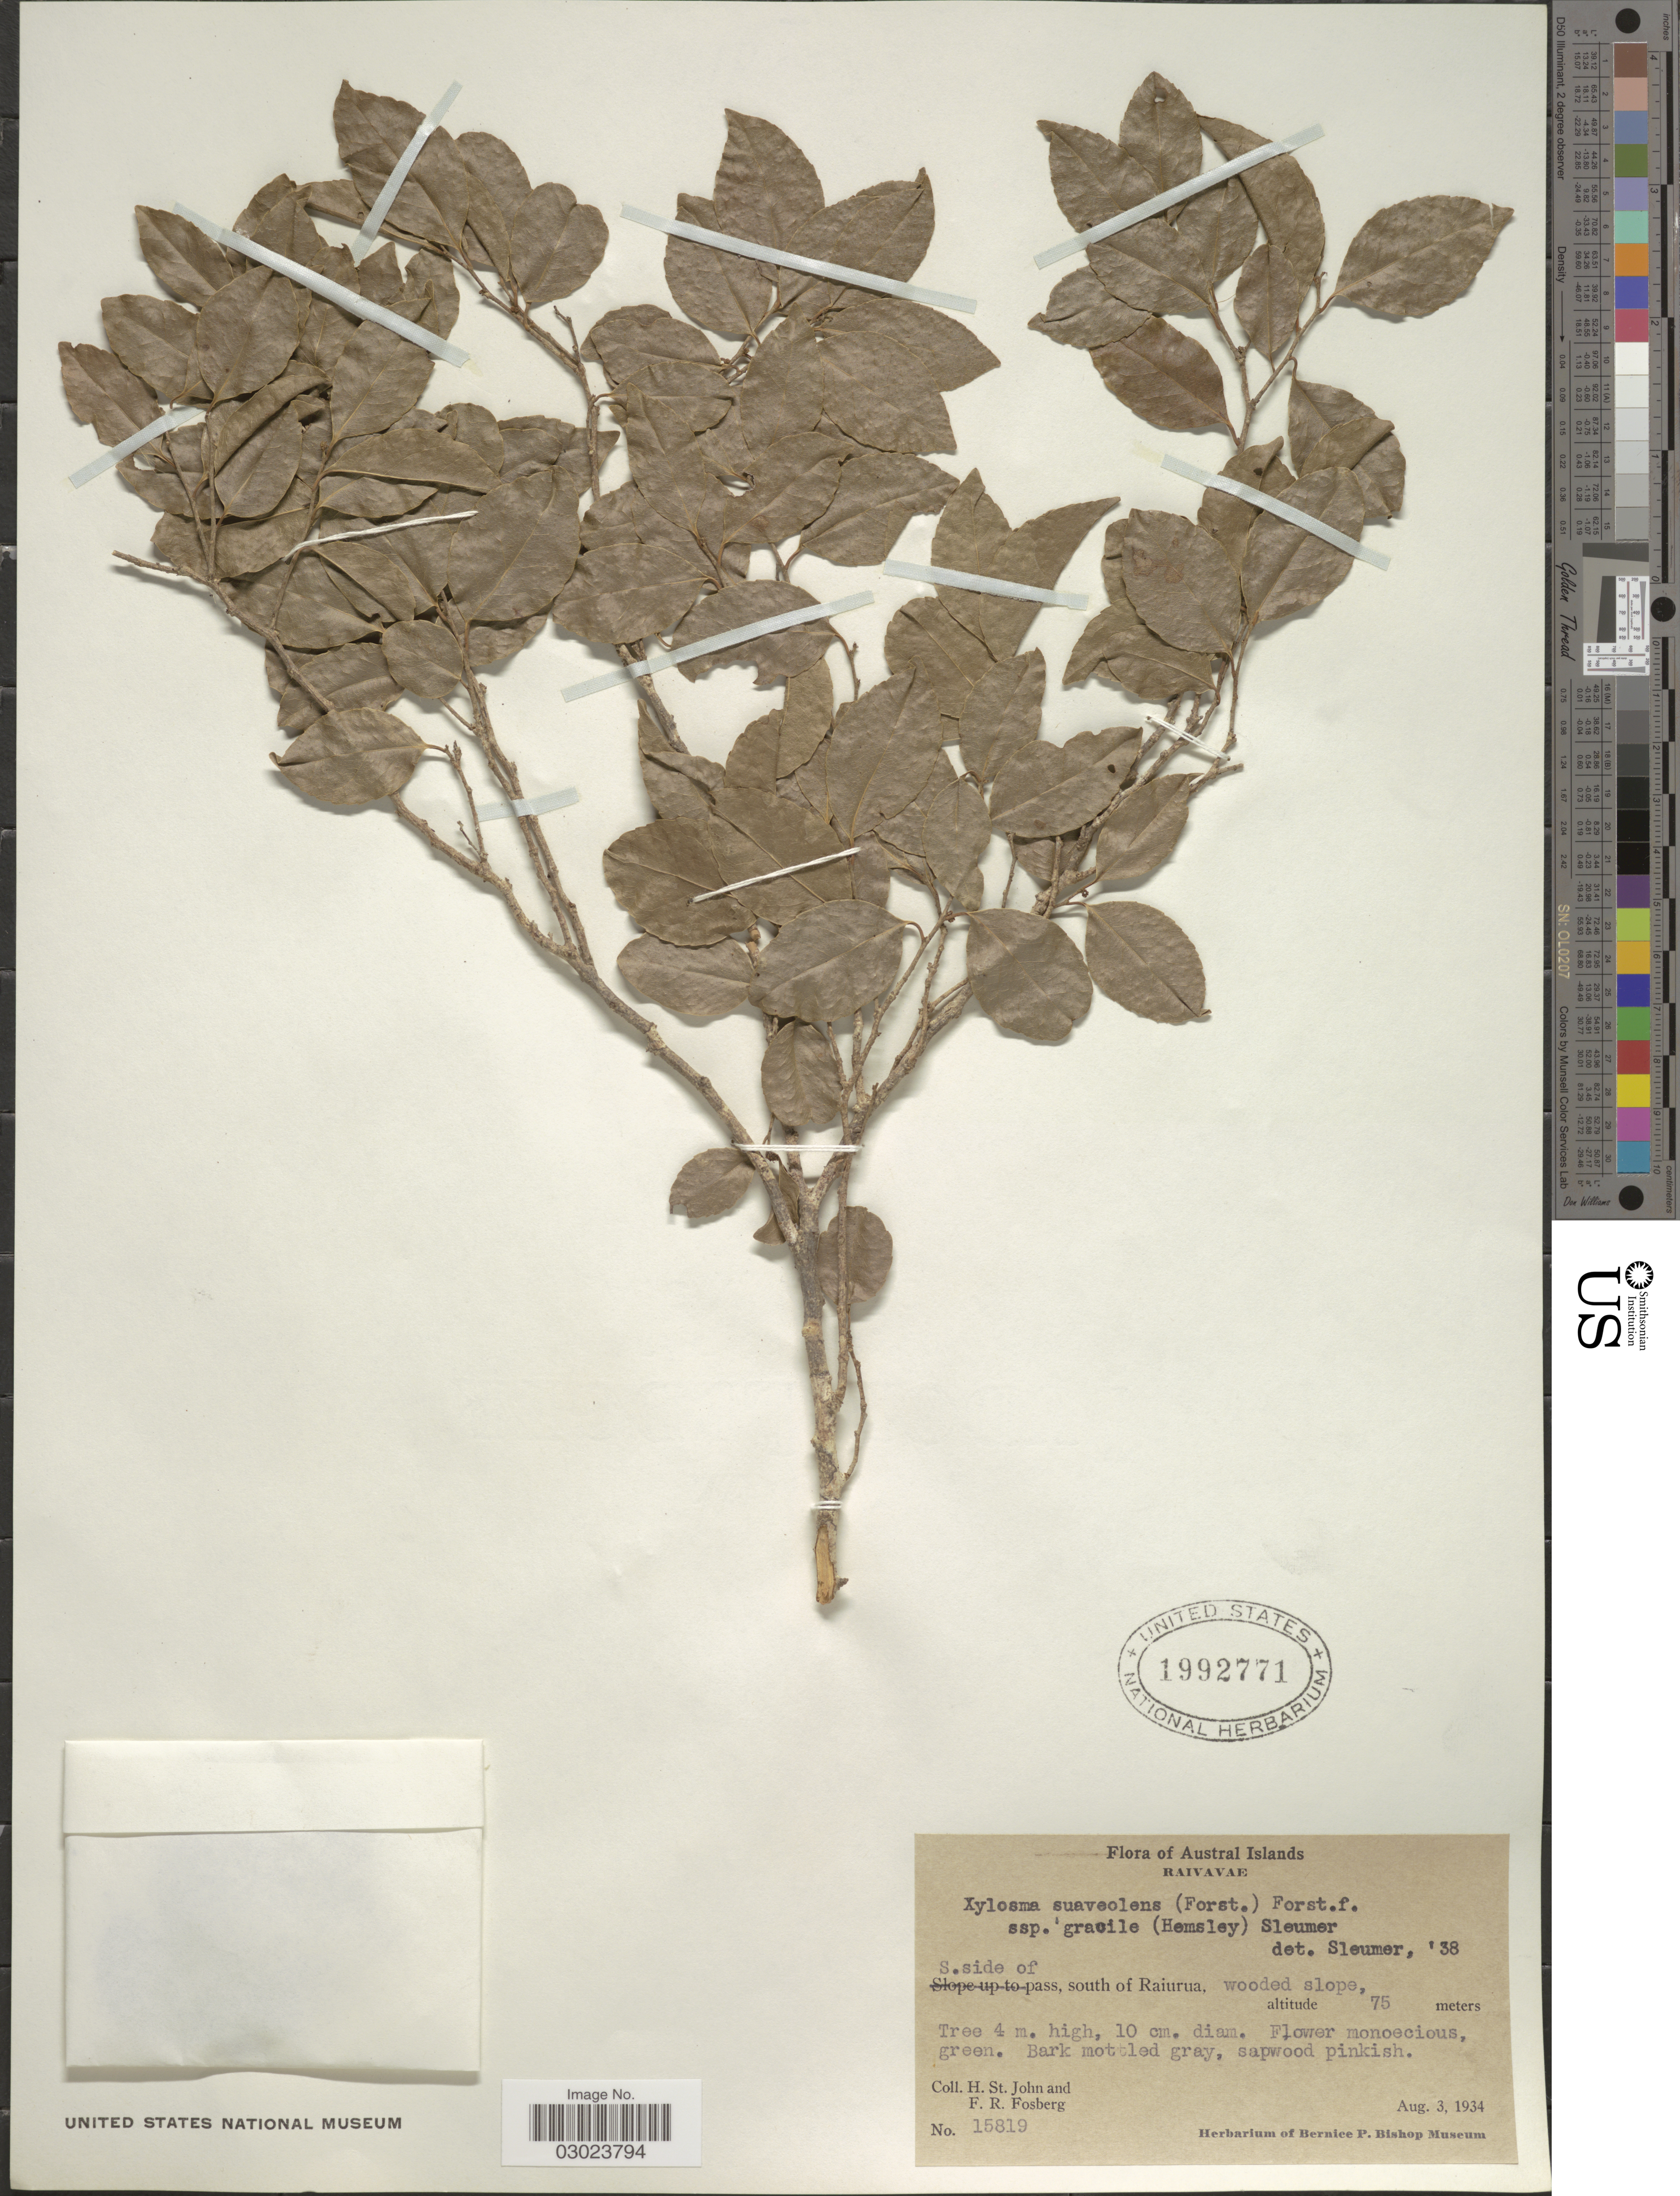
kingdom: Plantae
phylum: Tracheophyta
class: Magnoliopsida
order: Malpighiales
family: Salicaceae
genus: Xylosma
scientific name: Xylosma suaveolens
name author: G. Forst.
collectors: H. St. John & F. R. Fosberg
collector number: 15819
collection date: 1934-08-03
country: French Polynesia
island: Raivavae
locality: Austral Islands. Raivavae. S. side of pass, south of Raiurua.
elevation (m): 75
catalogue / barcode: US 1992771